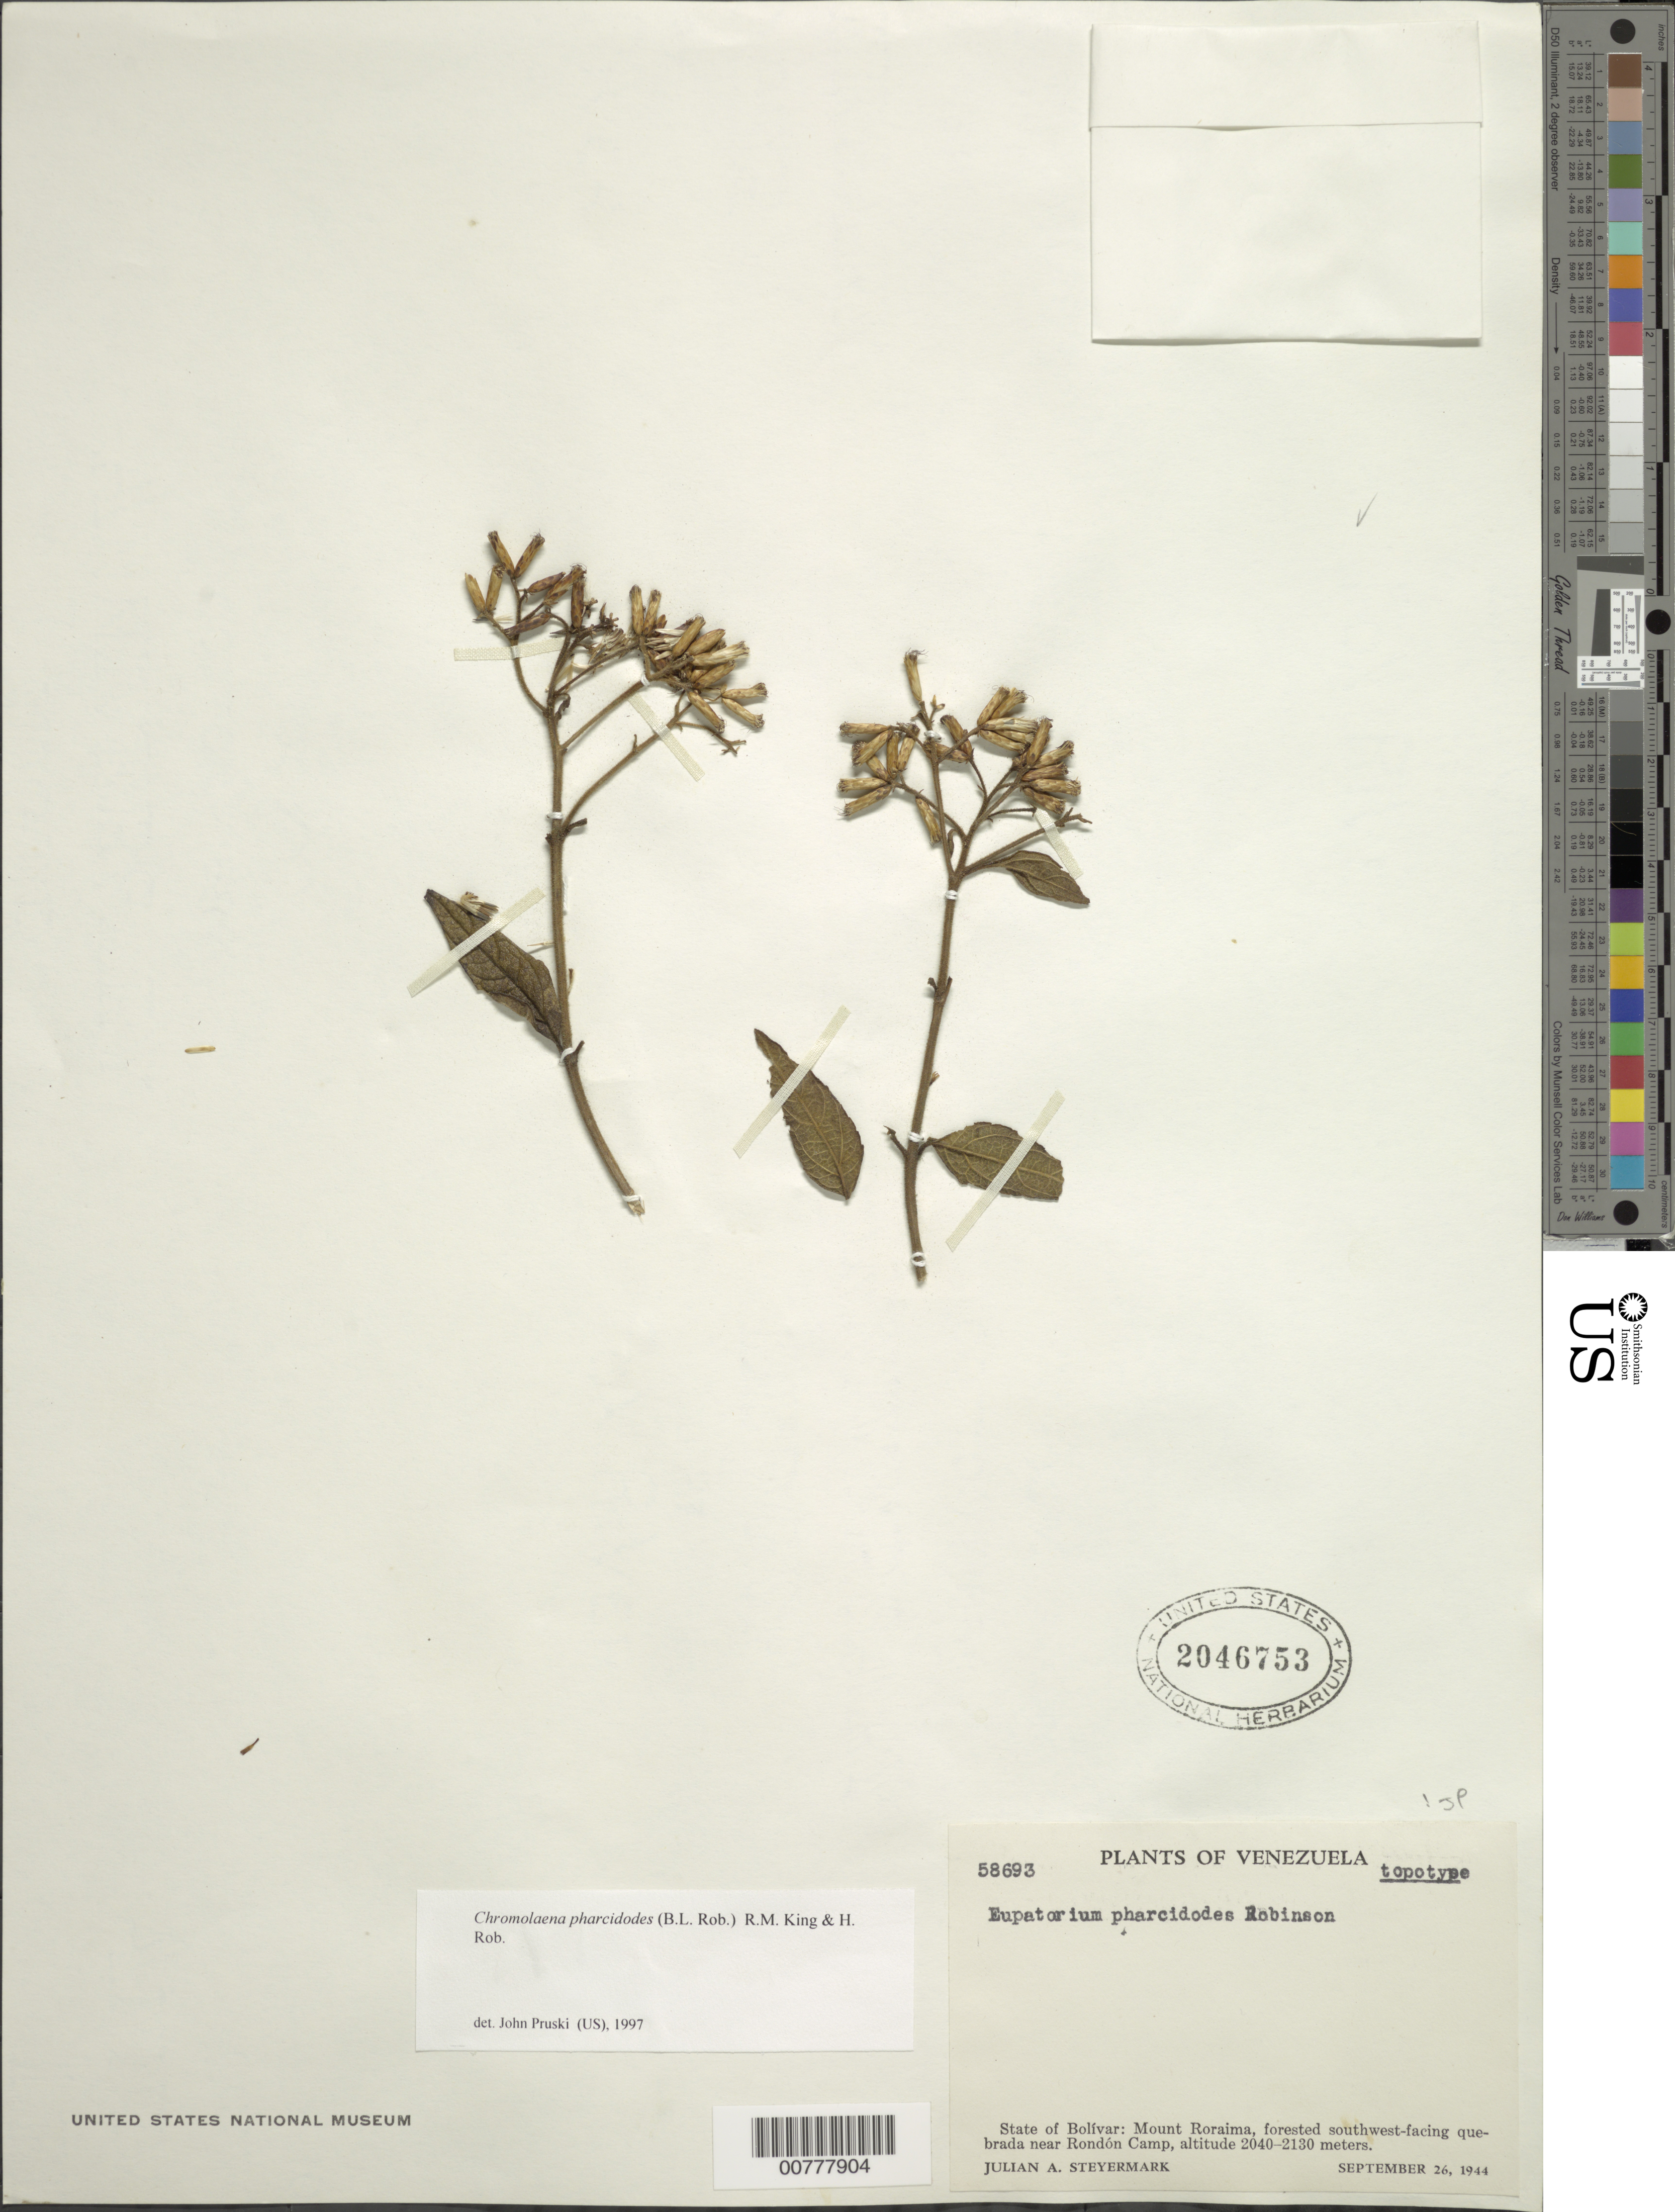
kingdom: Plantae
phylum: Tracheophyta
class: Magnoliopsida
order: Asterales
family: Asteraceae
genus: Chromolaena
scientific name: Chromolaena pharcidodes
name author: (B.L. Rob.) R.M. King & H. Rob.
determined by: Pruski, J. F.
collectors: J. Steyermark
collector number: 58693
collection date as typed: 26-Sep-44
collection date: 1944-09-26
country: Venezuela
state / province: Bolívar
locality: Mt. Roraima, Rondón Camp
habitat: Forested southwest-facing quebrada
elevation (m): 2040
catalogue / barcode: US 2046753